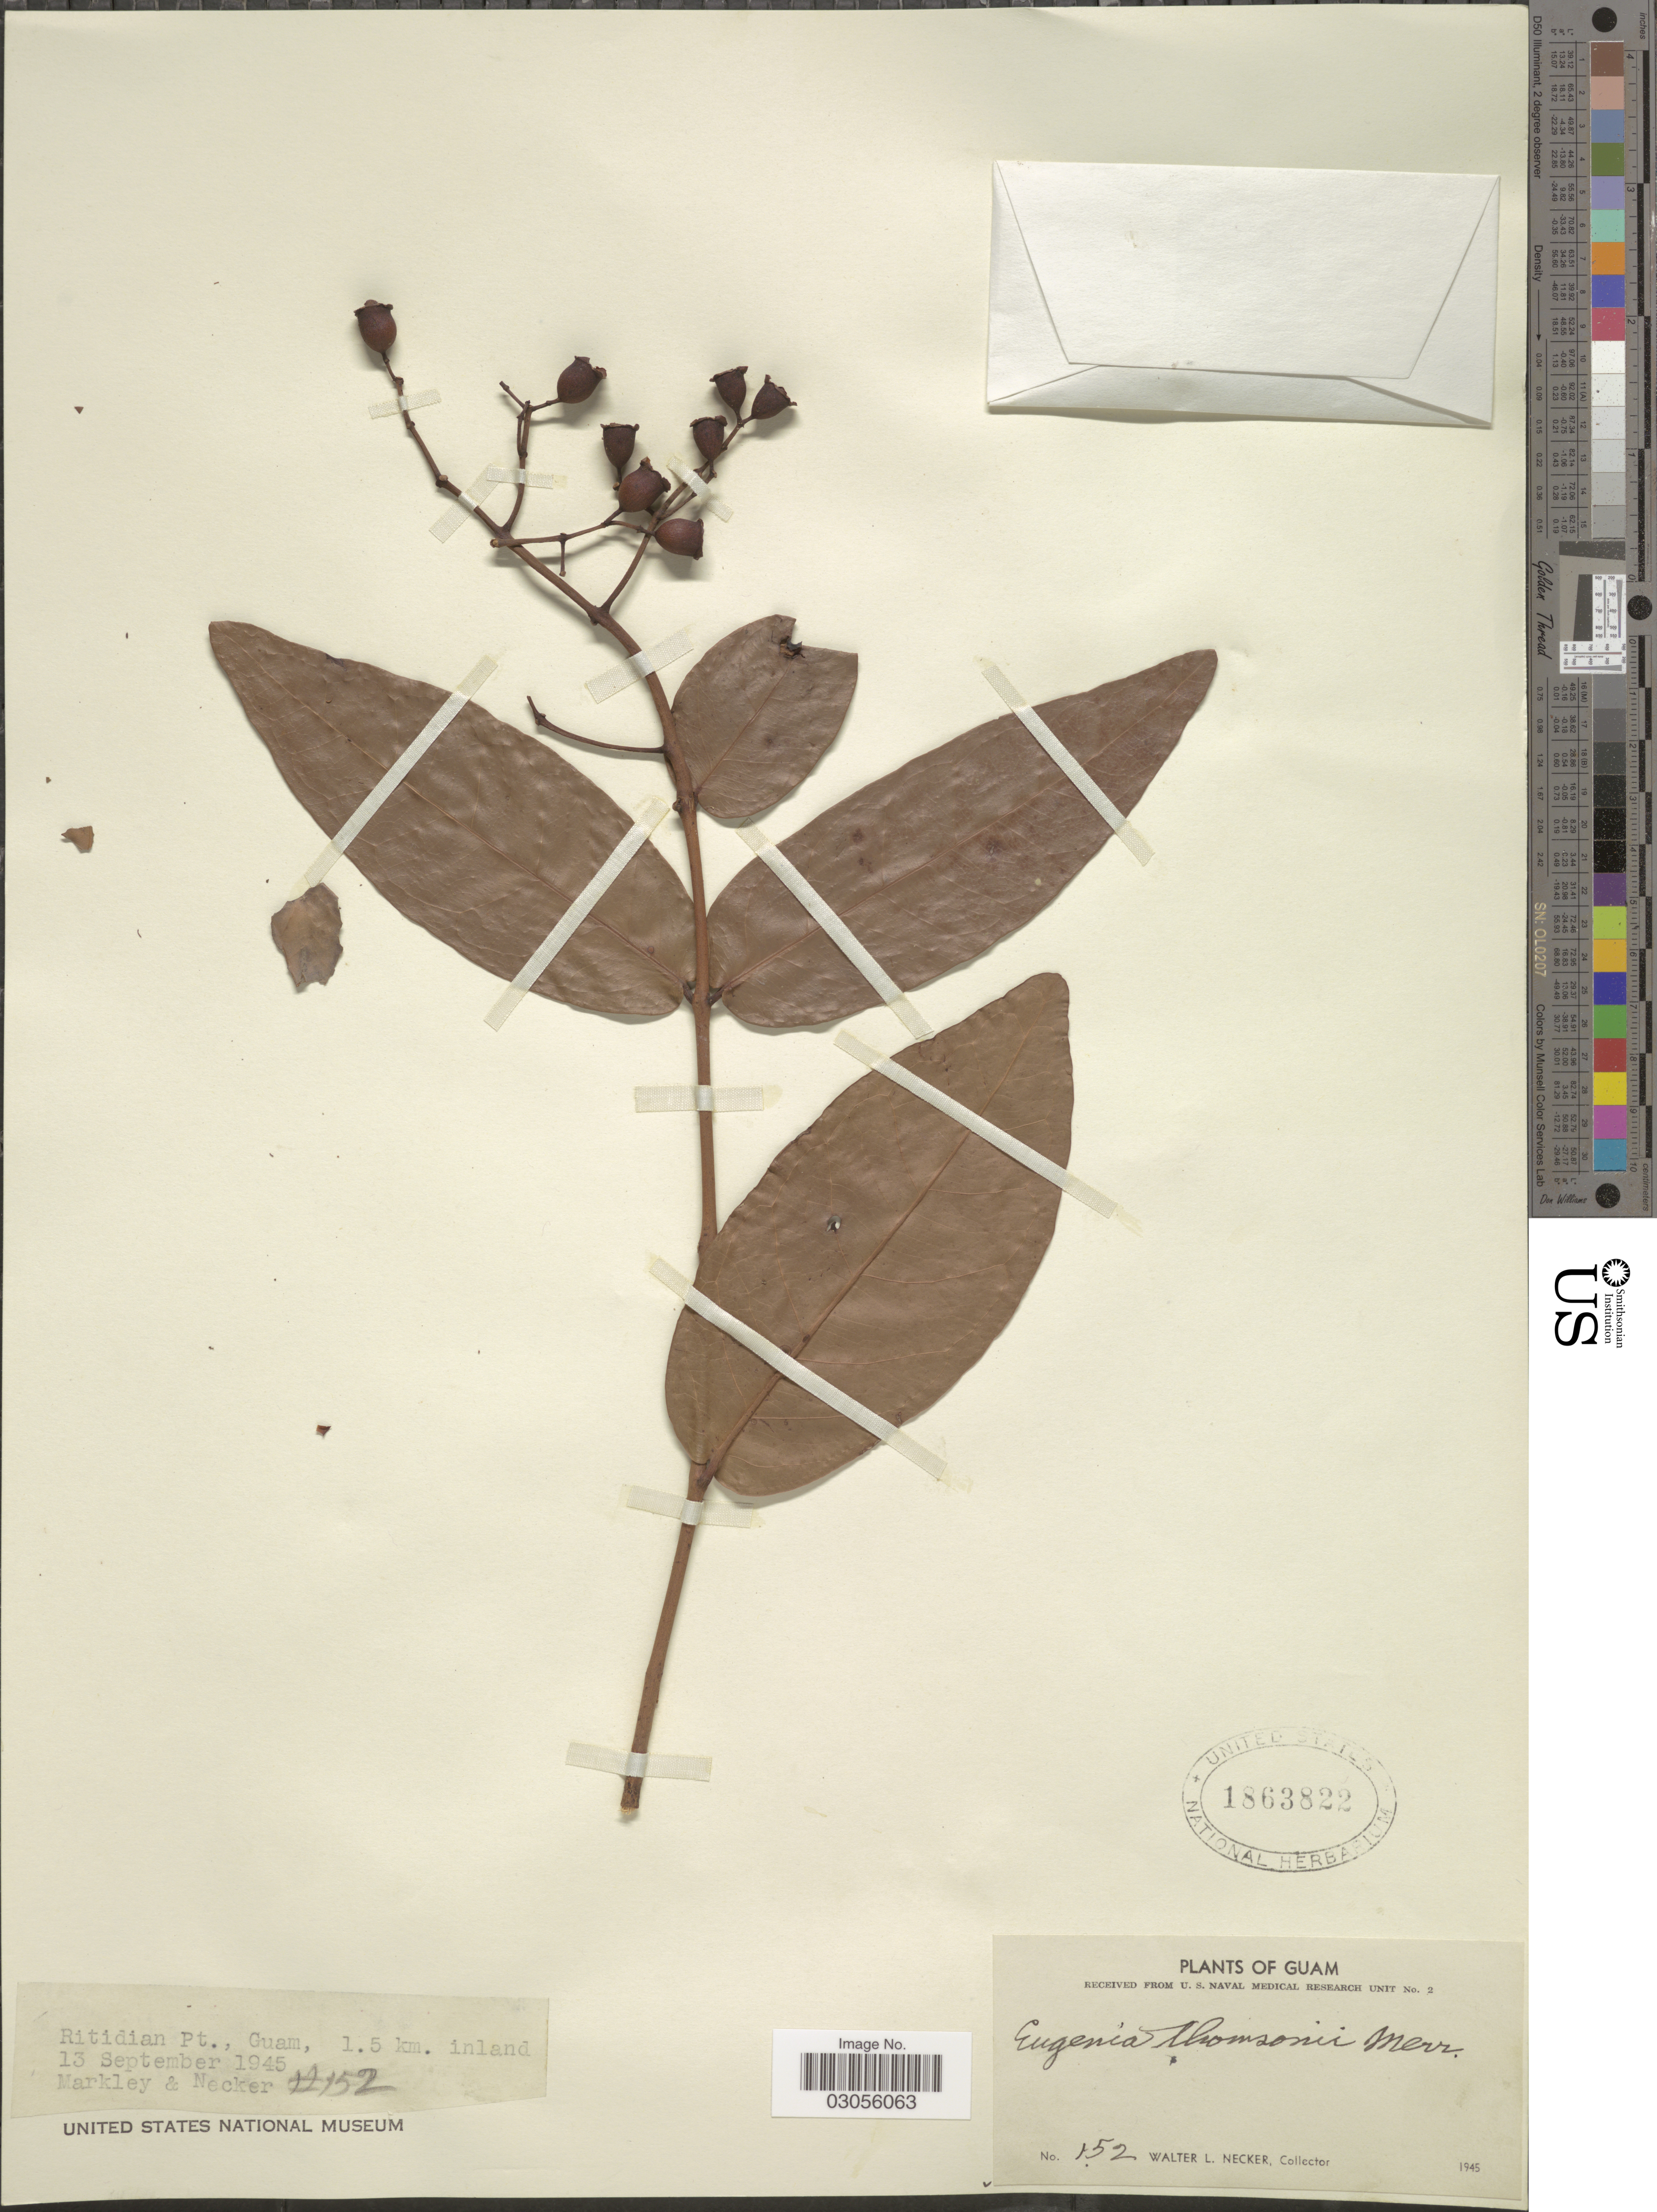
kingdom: Plantae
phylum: Tracheophyta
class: Magnoliopsida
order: Myrtales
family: Myrtaceae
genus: Syzygium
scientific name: Syzygium thompsonii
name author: (Merr.) N. Snow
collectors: W. L. Necker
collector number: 152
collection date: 1945-09-13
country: Guam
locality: Ritidian Pt., 1.5 km. inland.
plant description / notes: Cited by Byng et al., Phytotaxa 427(2): 126. 2019.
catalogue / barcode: US 1863822